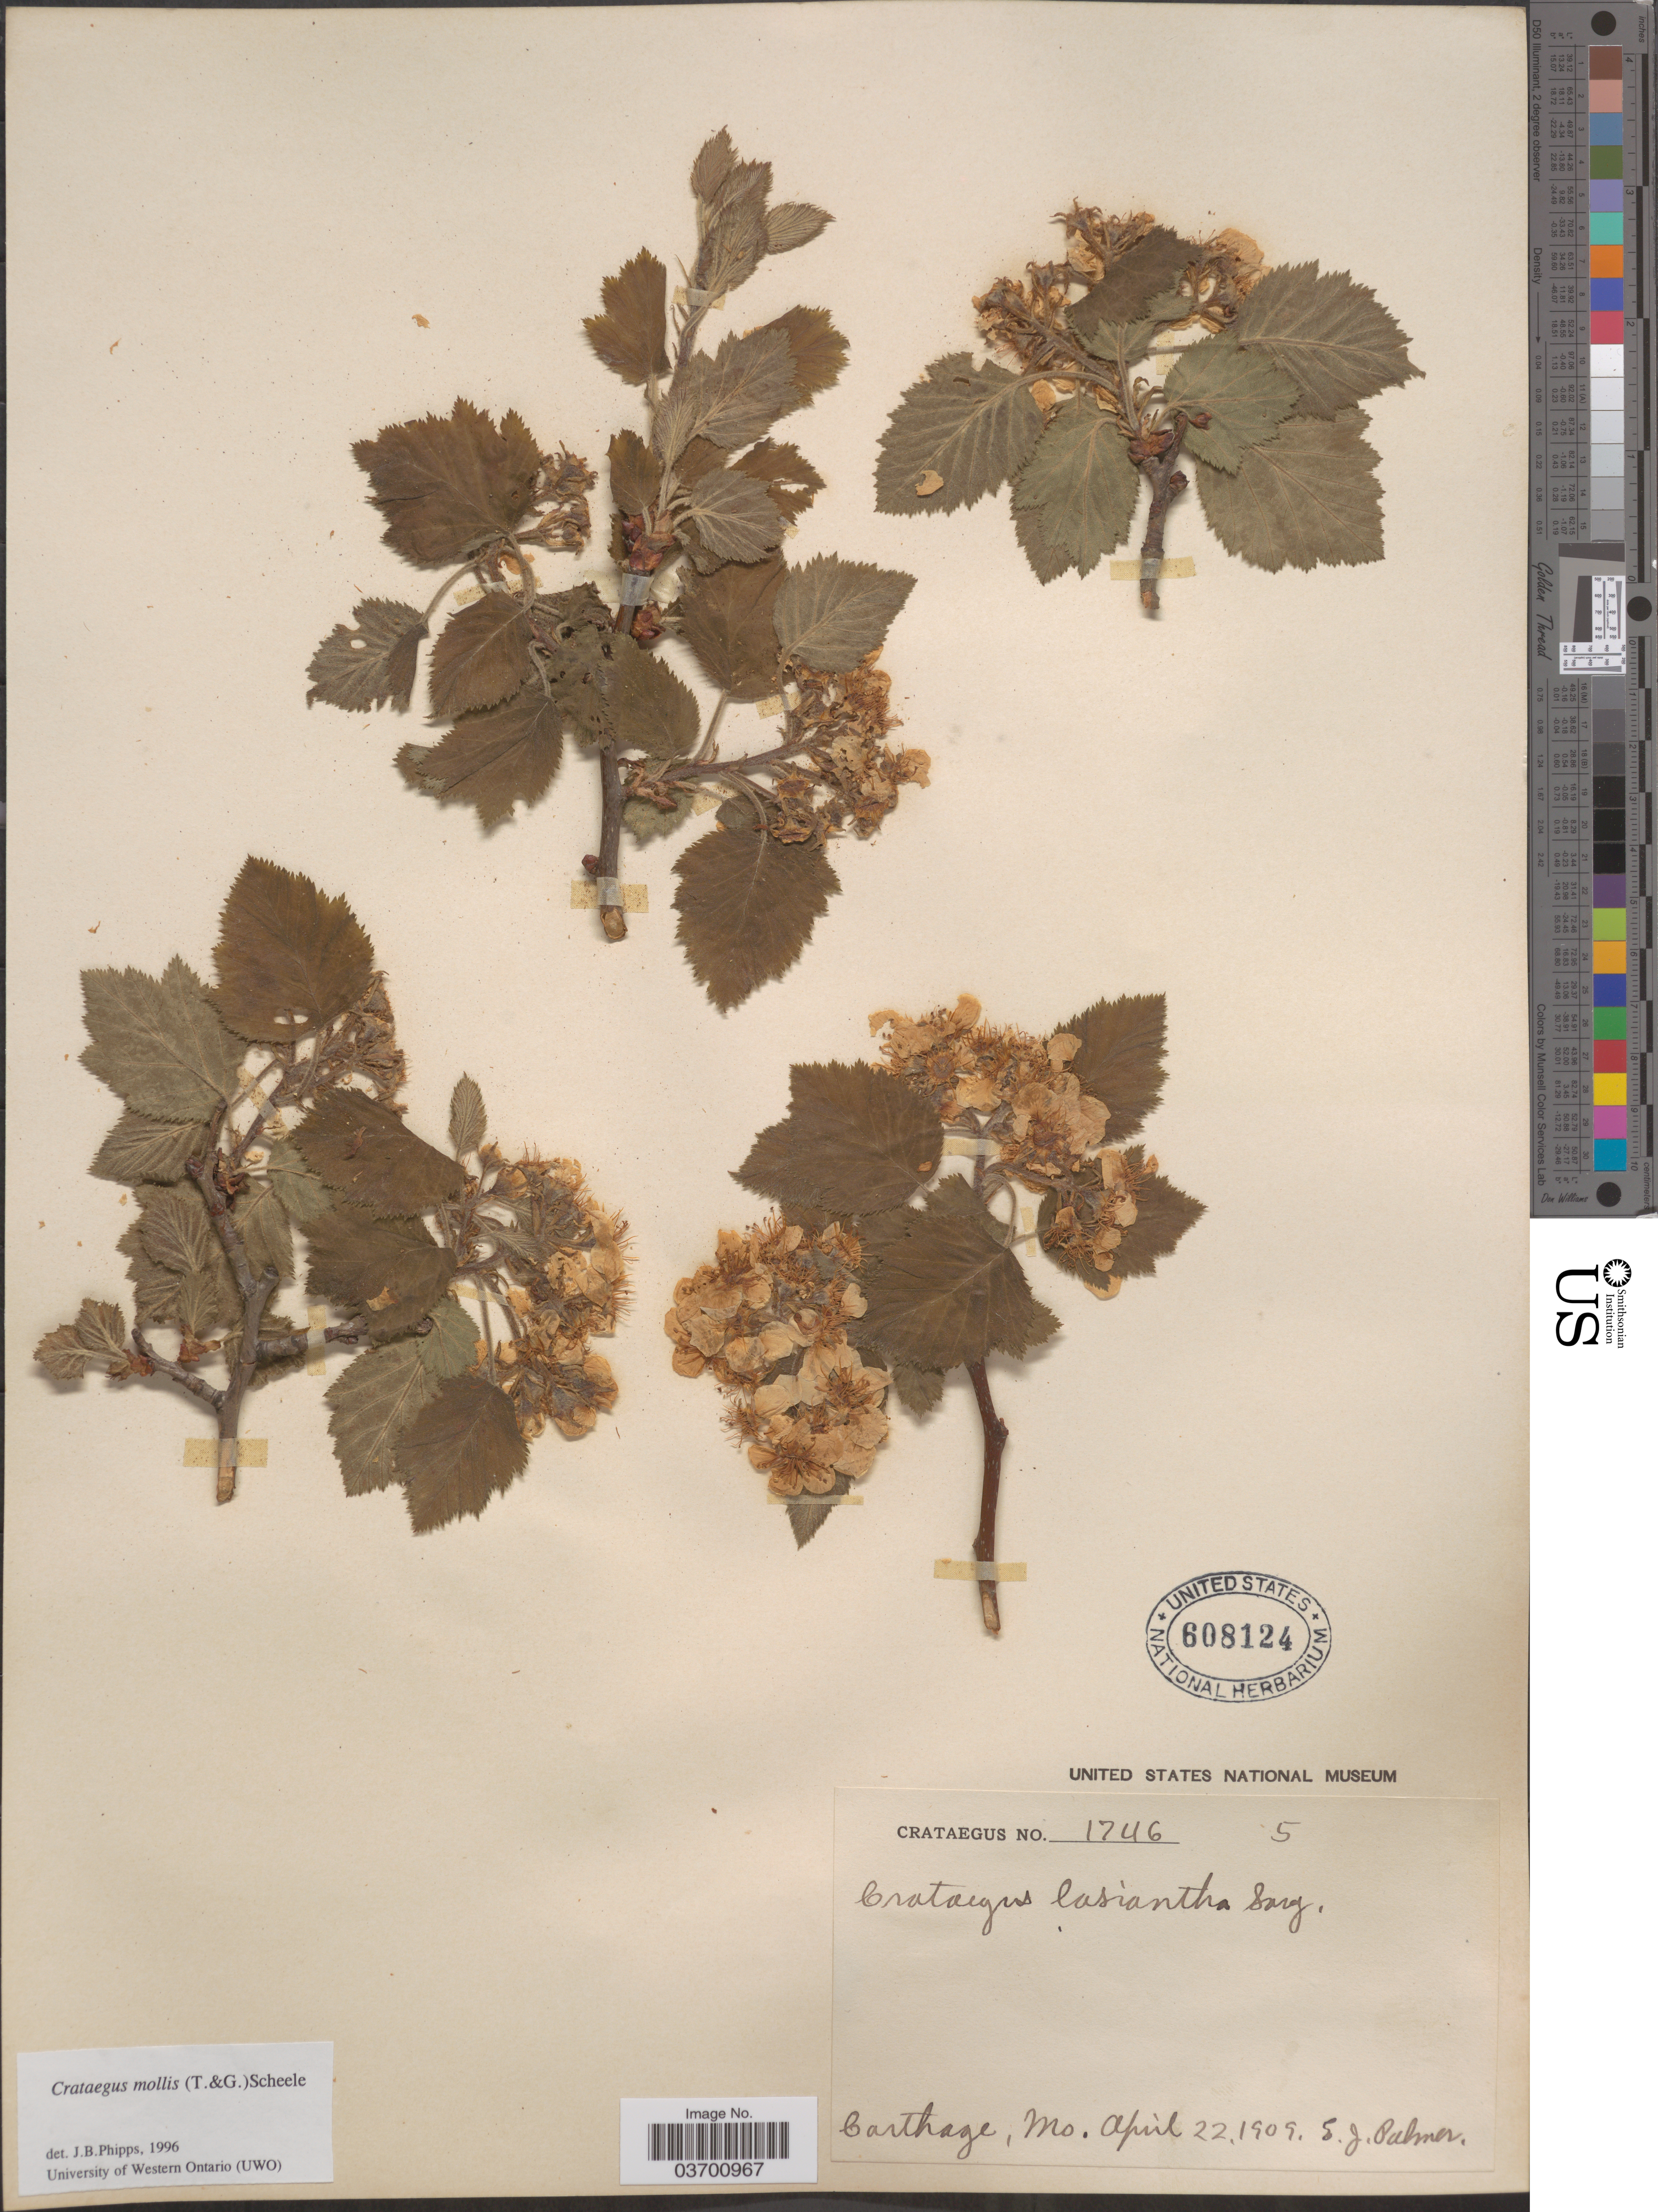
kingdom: Plantae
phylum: Tracheophyta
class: Magnoliopsida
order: Rosales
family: Rosaceae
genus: Crataegus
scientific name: Crataegus mollis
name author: (Torr. & A. Gray) Scheele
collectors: E. J. Palmer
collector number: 1746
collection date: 1909-04-22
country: United States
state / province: Missouri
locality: Carthage.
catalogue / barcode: US 608124